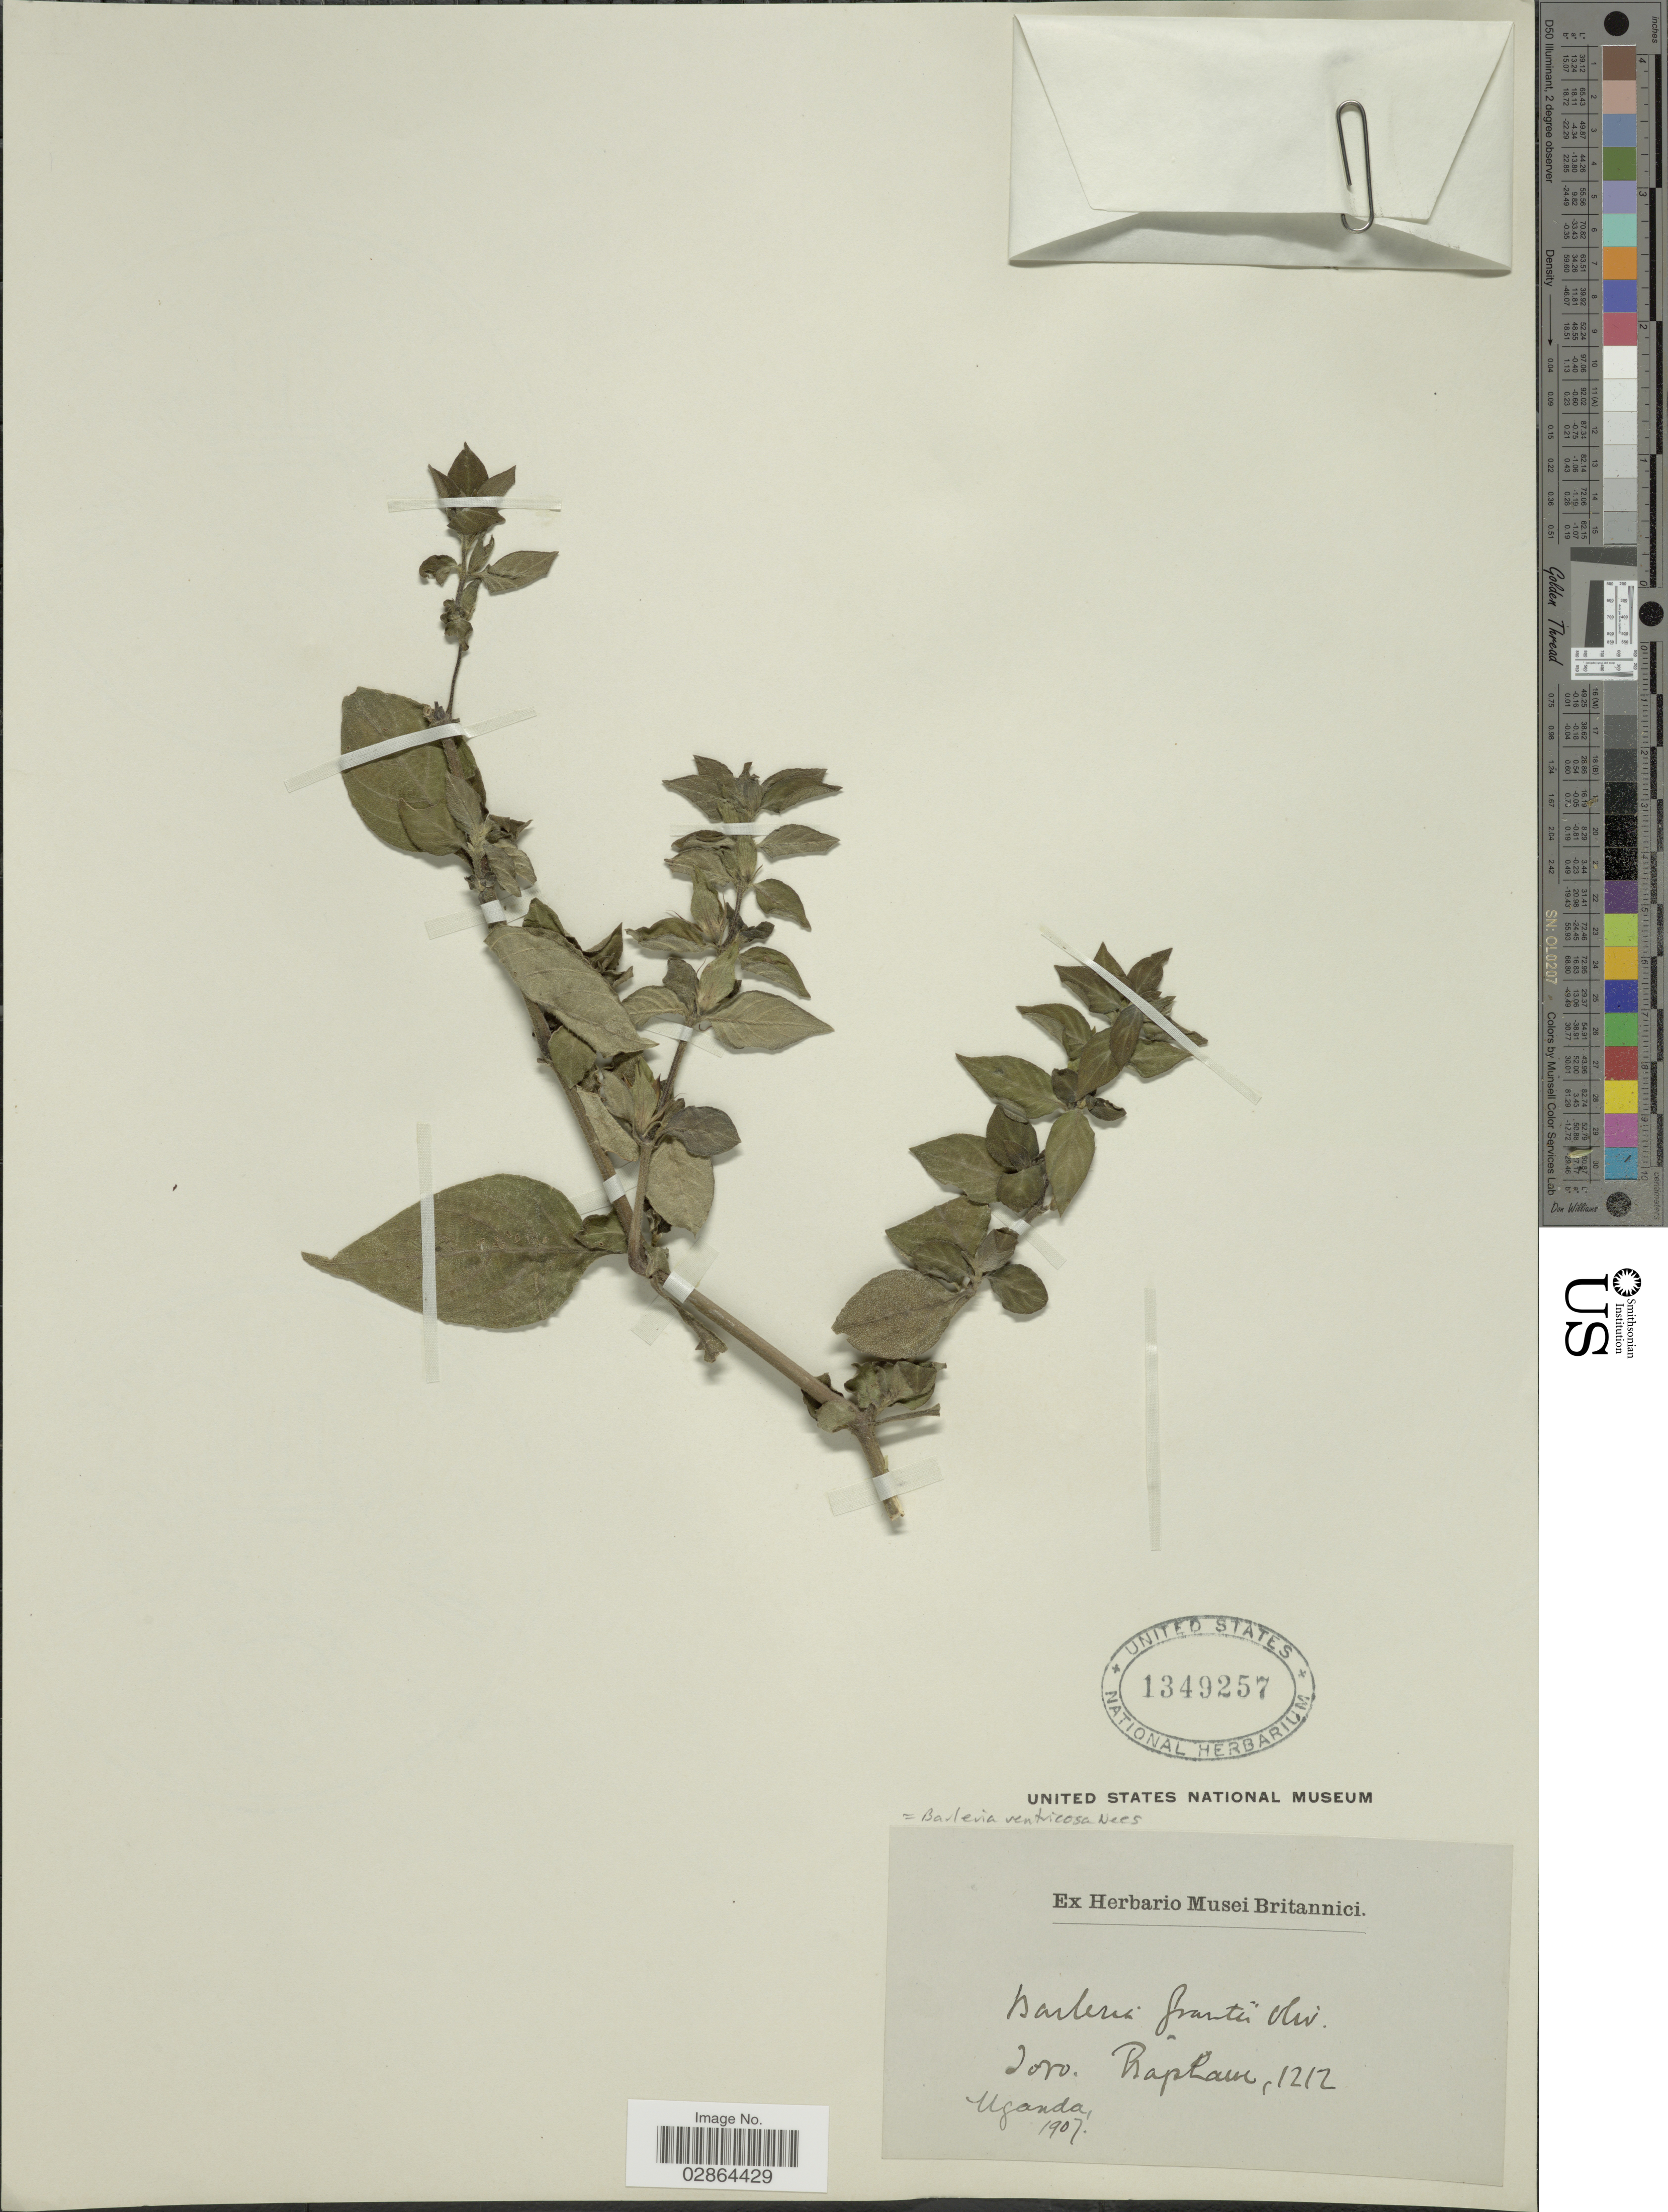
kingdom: Plantae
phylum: Tracheophyta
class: Magnoliopsida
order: Lamiales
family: Acanthaceae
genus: Barleria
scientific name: Barleria ventricosa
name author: Hochst. ex Nees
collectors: Bagshawe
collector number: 1212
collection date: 1907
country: Uganda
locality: Toro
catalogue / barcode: US 1349257